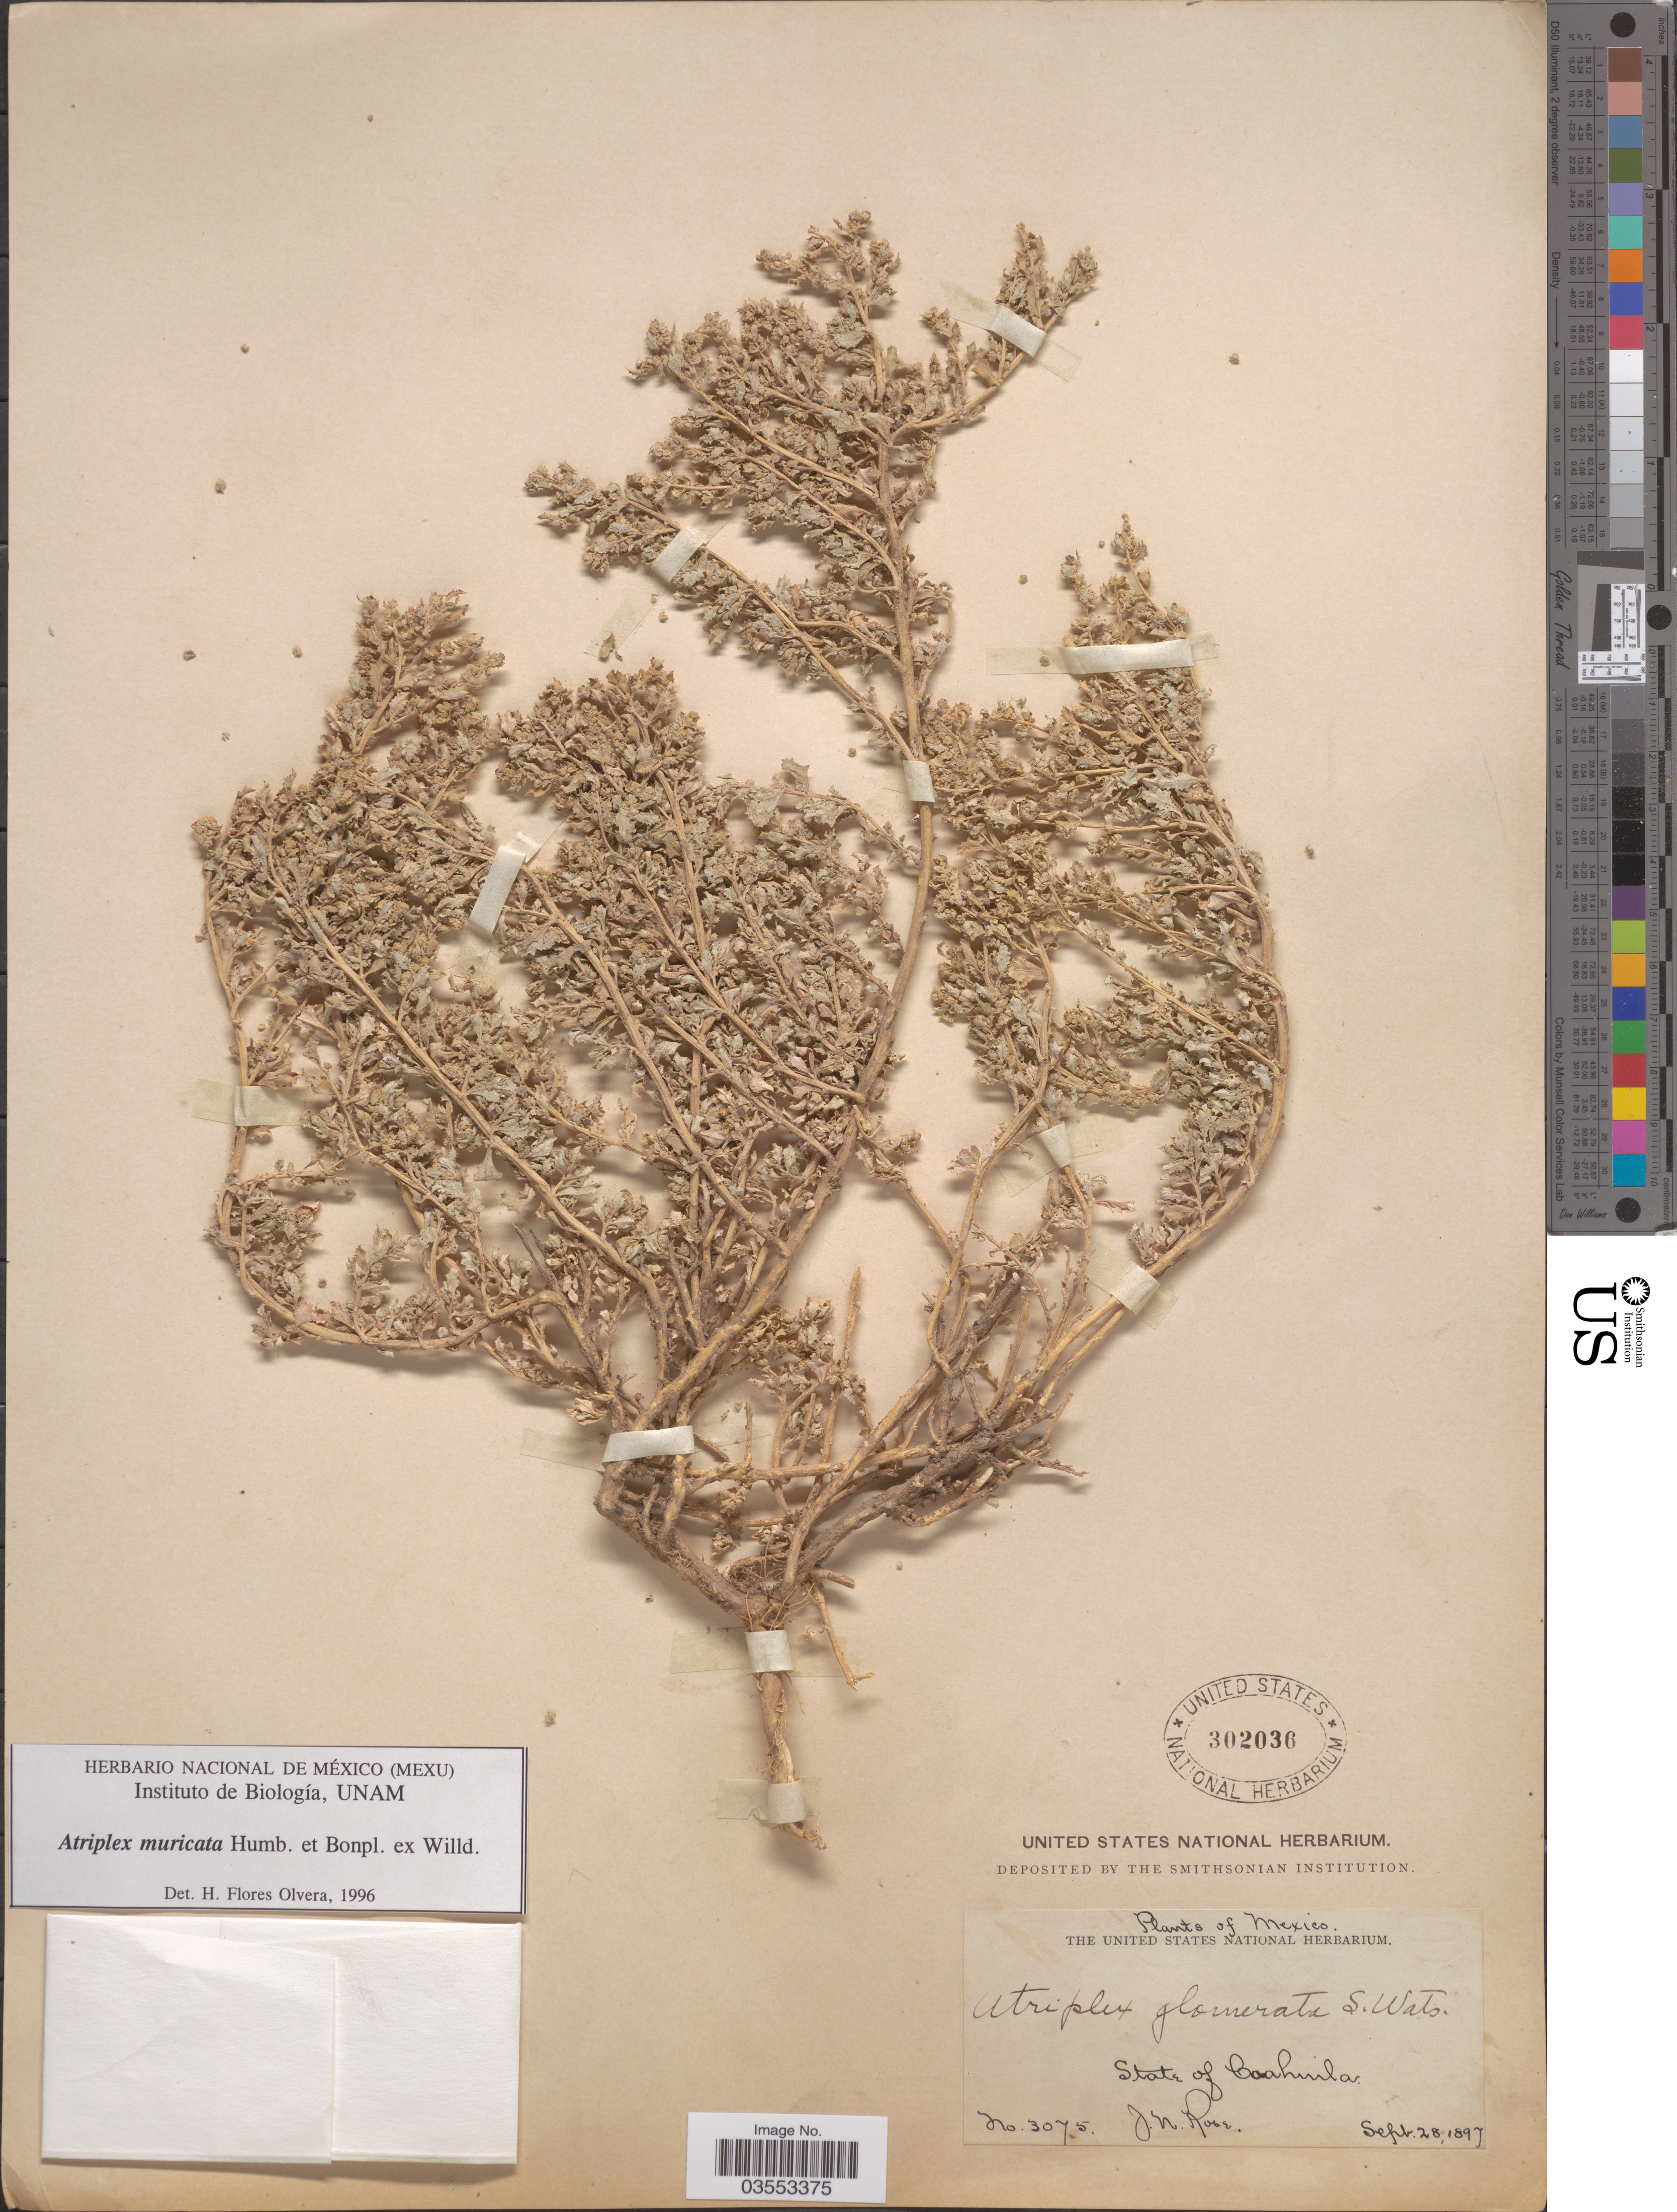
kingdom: Plantae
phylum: Tracheophyta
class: Magnoliopsida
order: Caryophyllales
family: Amaranthaceae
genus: Atriplex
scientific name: Atriplex muricata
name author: Humb. & Bonpl. ex Willd.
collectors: J. N. Rose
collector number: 3075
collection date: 1897-09-28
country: Mexico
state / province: Coahuila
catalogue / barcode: US 302036